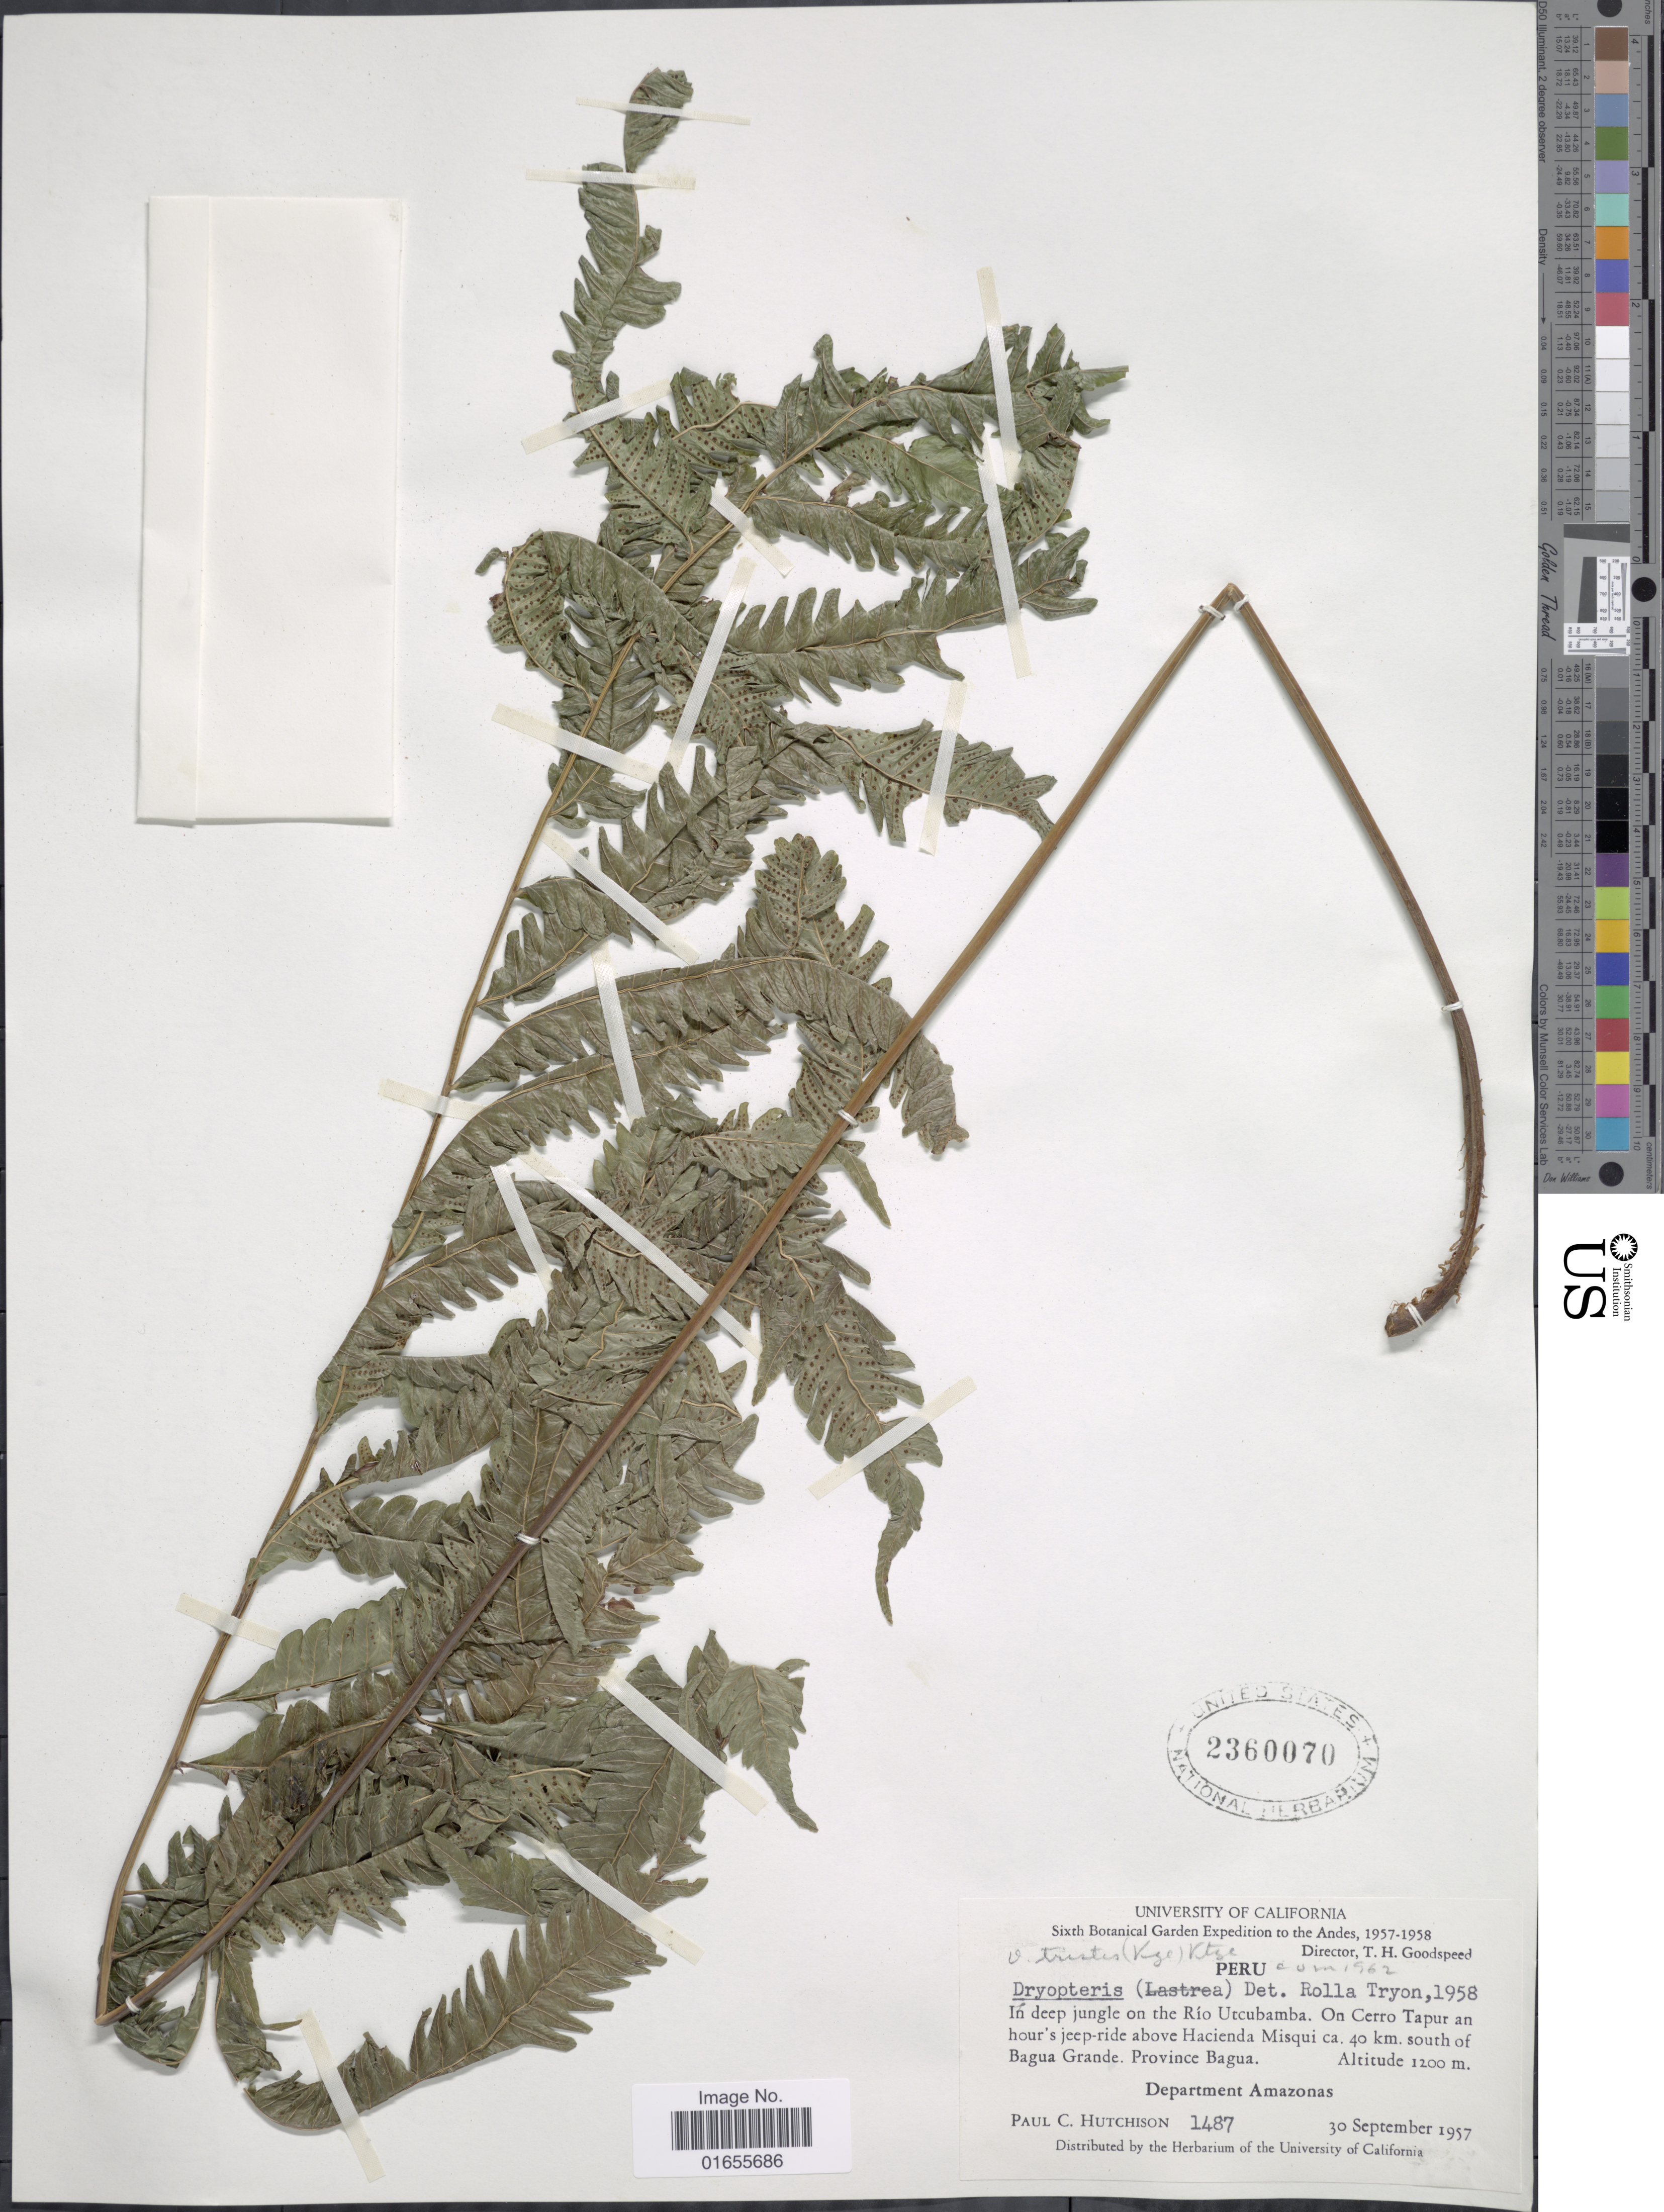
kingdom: Plantae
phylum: Tracheophyta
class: Polypodiopsida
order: Polypodiales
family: Thelypteridaceae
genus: Goniopteris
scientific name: Goniopteris tristis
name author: (Kuntze) Brade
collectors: P. C. Hutchison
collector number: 1487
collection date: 1957-09-30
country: Peru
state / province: Amazonas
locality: In deep jungle on the Rio Utcubamba. On Cerro Tapur an hour's jeep ride above Hacienda Misqui ca. 40 km. south of Bagua Grande. Province Bagua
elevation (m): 1200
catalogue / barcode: US 2360070